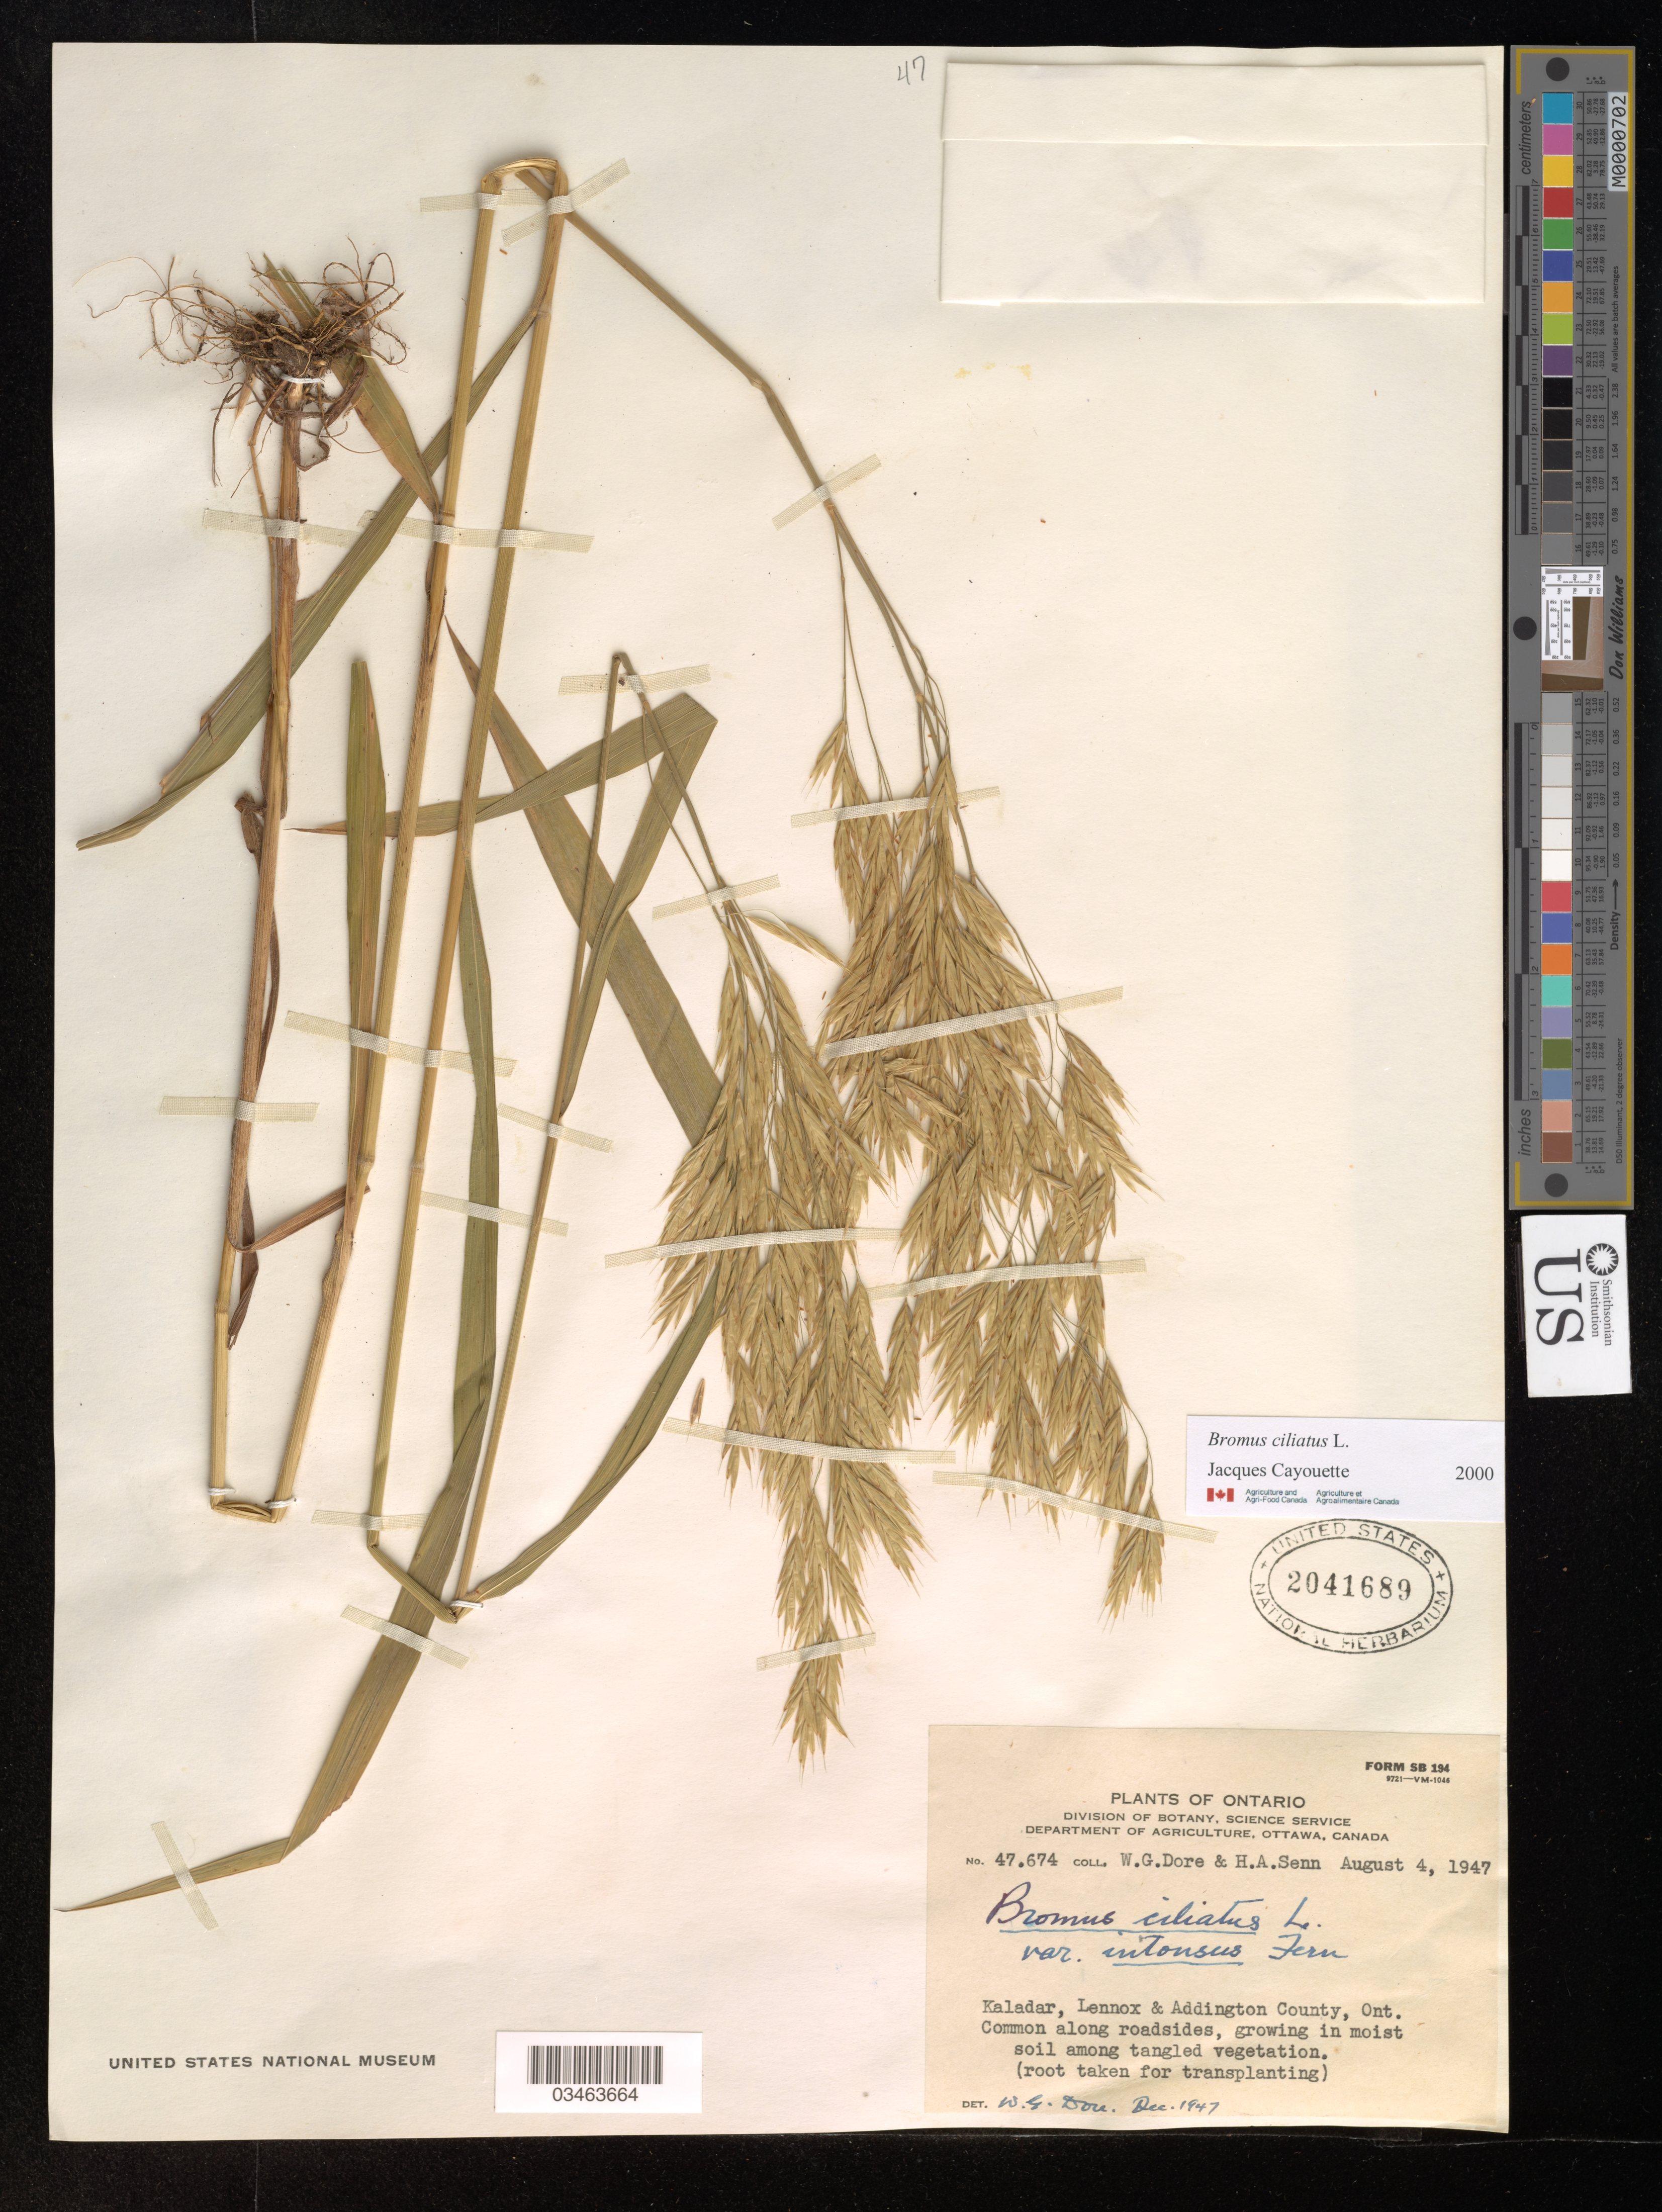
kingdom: Plantae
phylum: Tracheophyta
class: Liliopsida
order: Poales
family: Poaceae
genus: Bromus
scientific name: Bromus ciliatus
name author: L.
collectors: W. Dore & H. Senn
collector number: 47.674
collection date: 1947-08-04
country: Canada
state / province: Ontario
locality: Kaladar, Lennox & Addington County.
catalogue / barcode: US 2041689